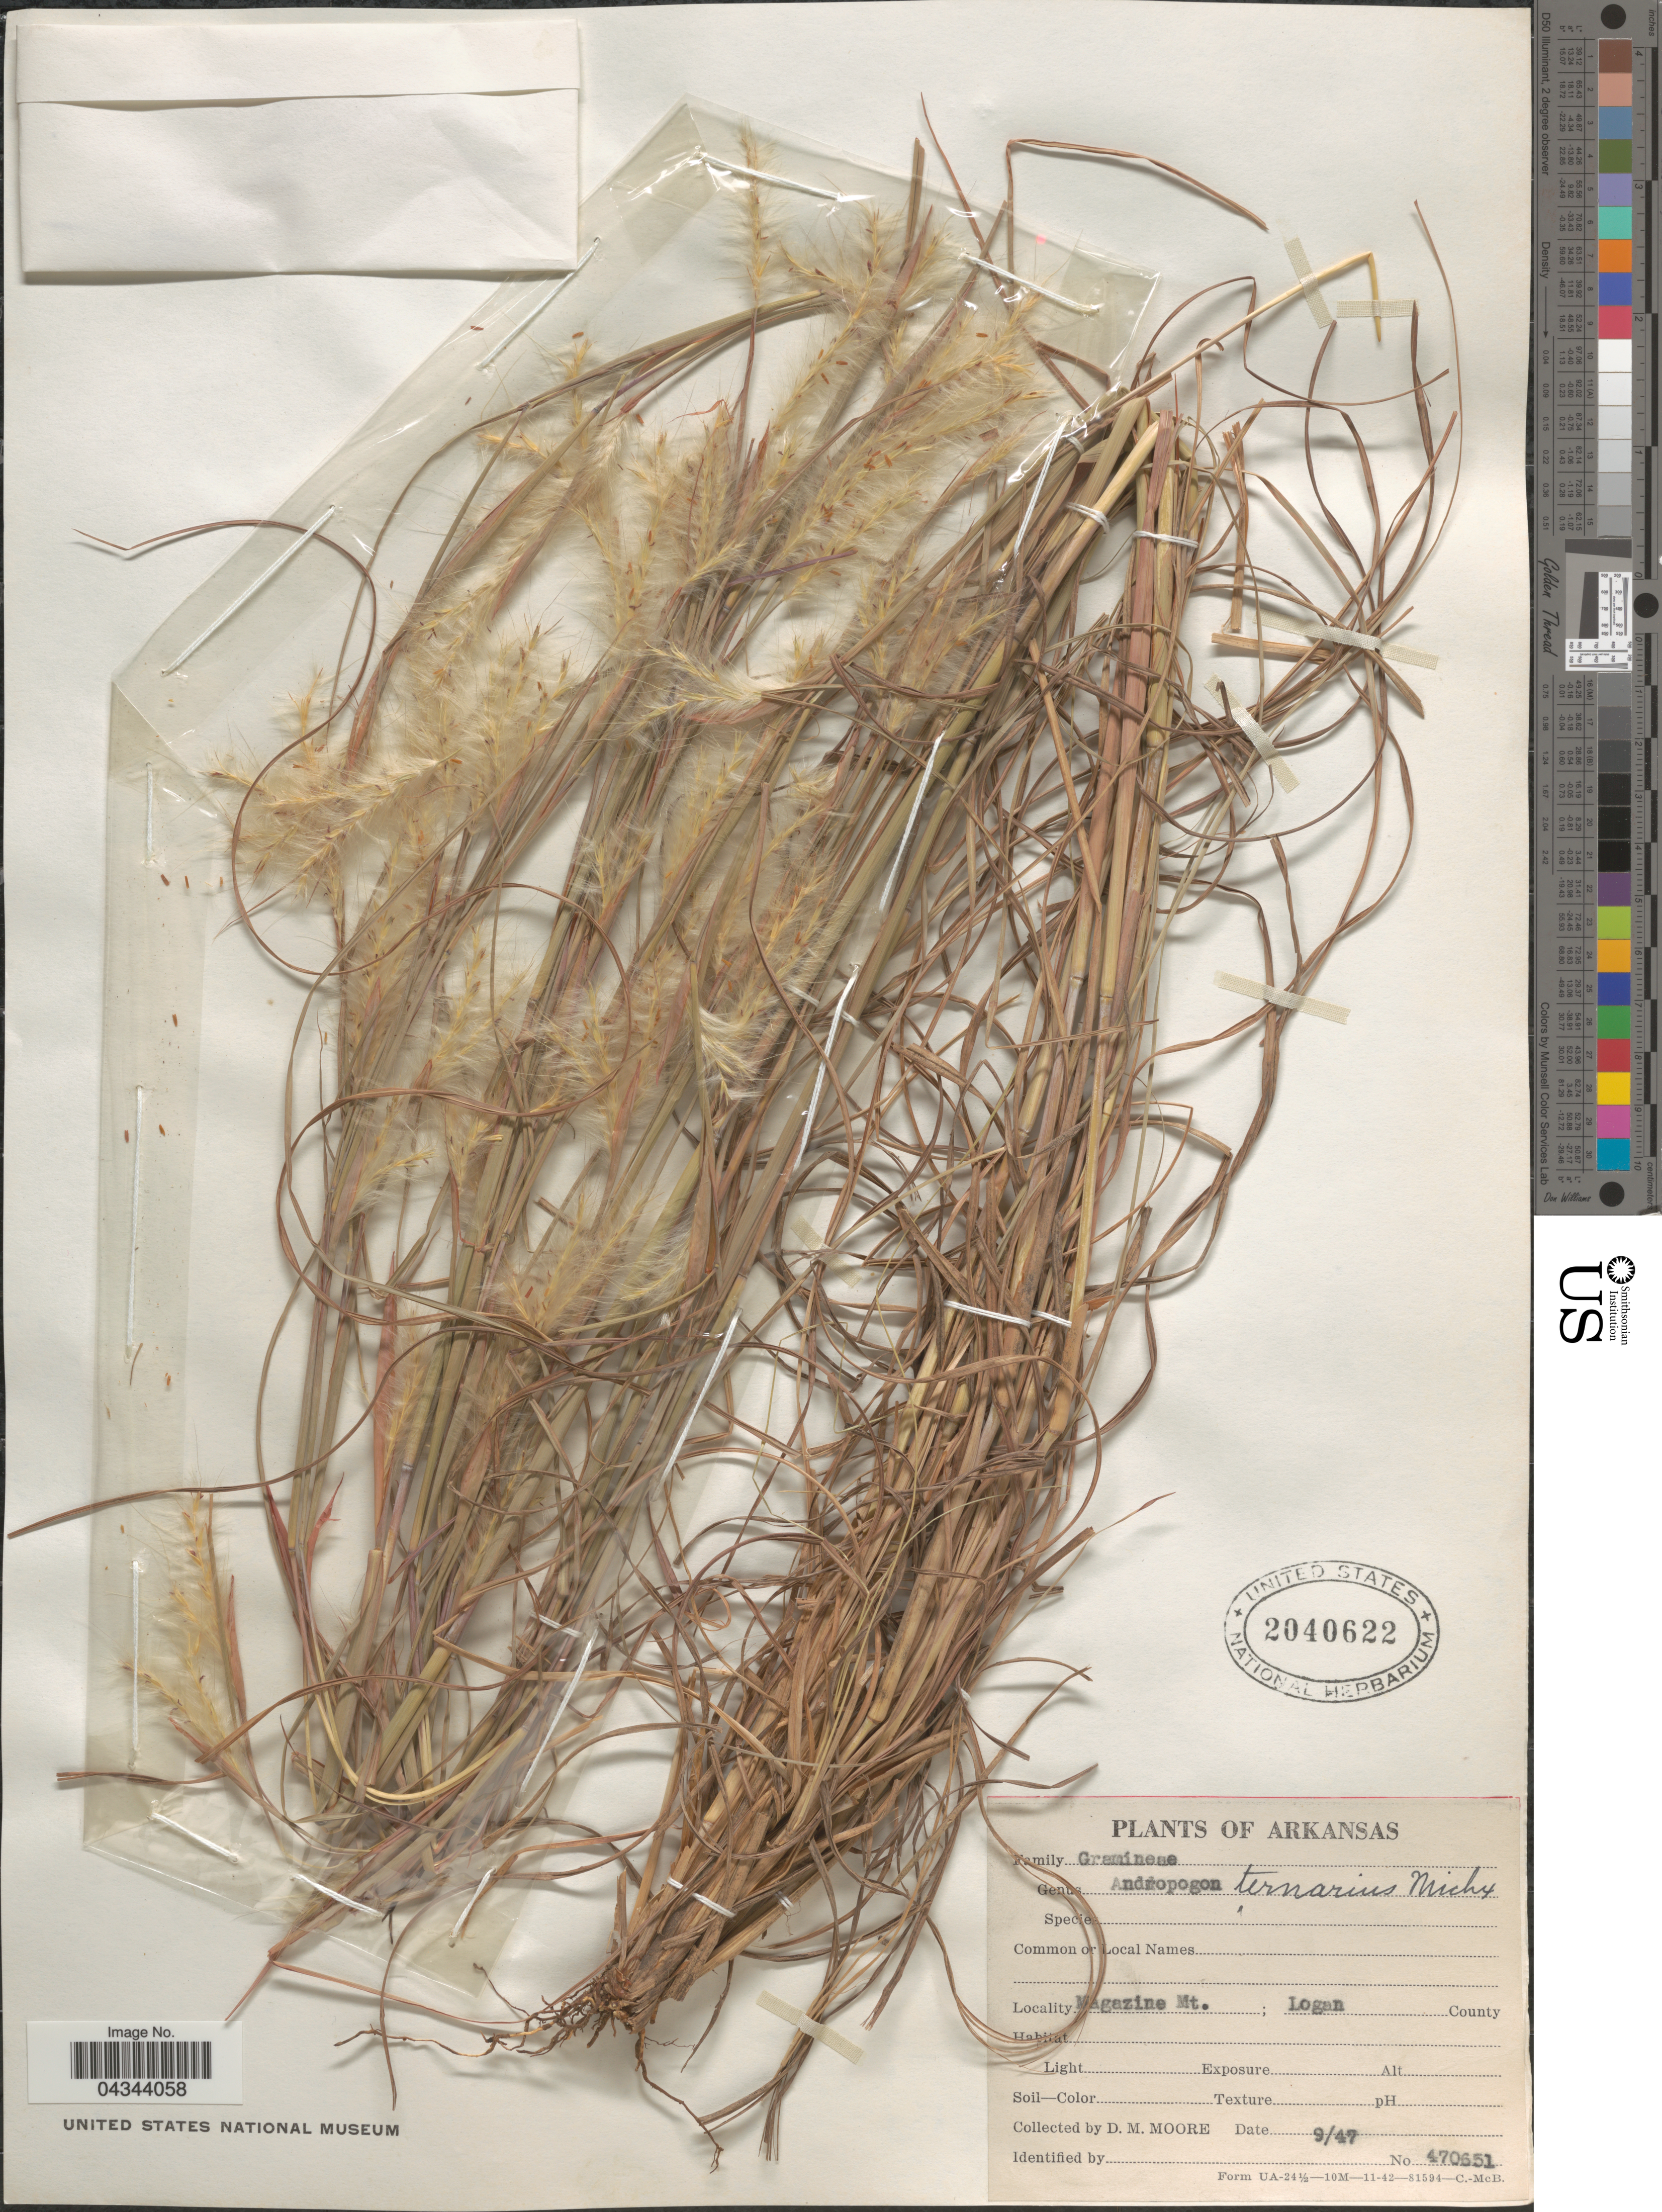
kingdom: Plantae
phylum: Tracheophyta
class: Liliopsida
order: Poales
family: Poaceae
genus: Andropogon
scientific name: Andropogon ternarius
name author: Michx.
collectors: D. Moore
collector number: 470651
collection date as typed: Transcribed d/m/y: /9/47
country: United States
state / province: Arkansas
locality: Magazine Mt.; Logan County.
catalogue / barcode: US 2040622